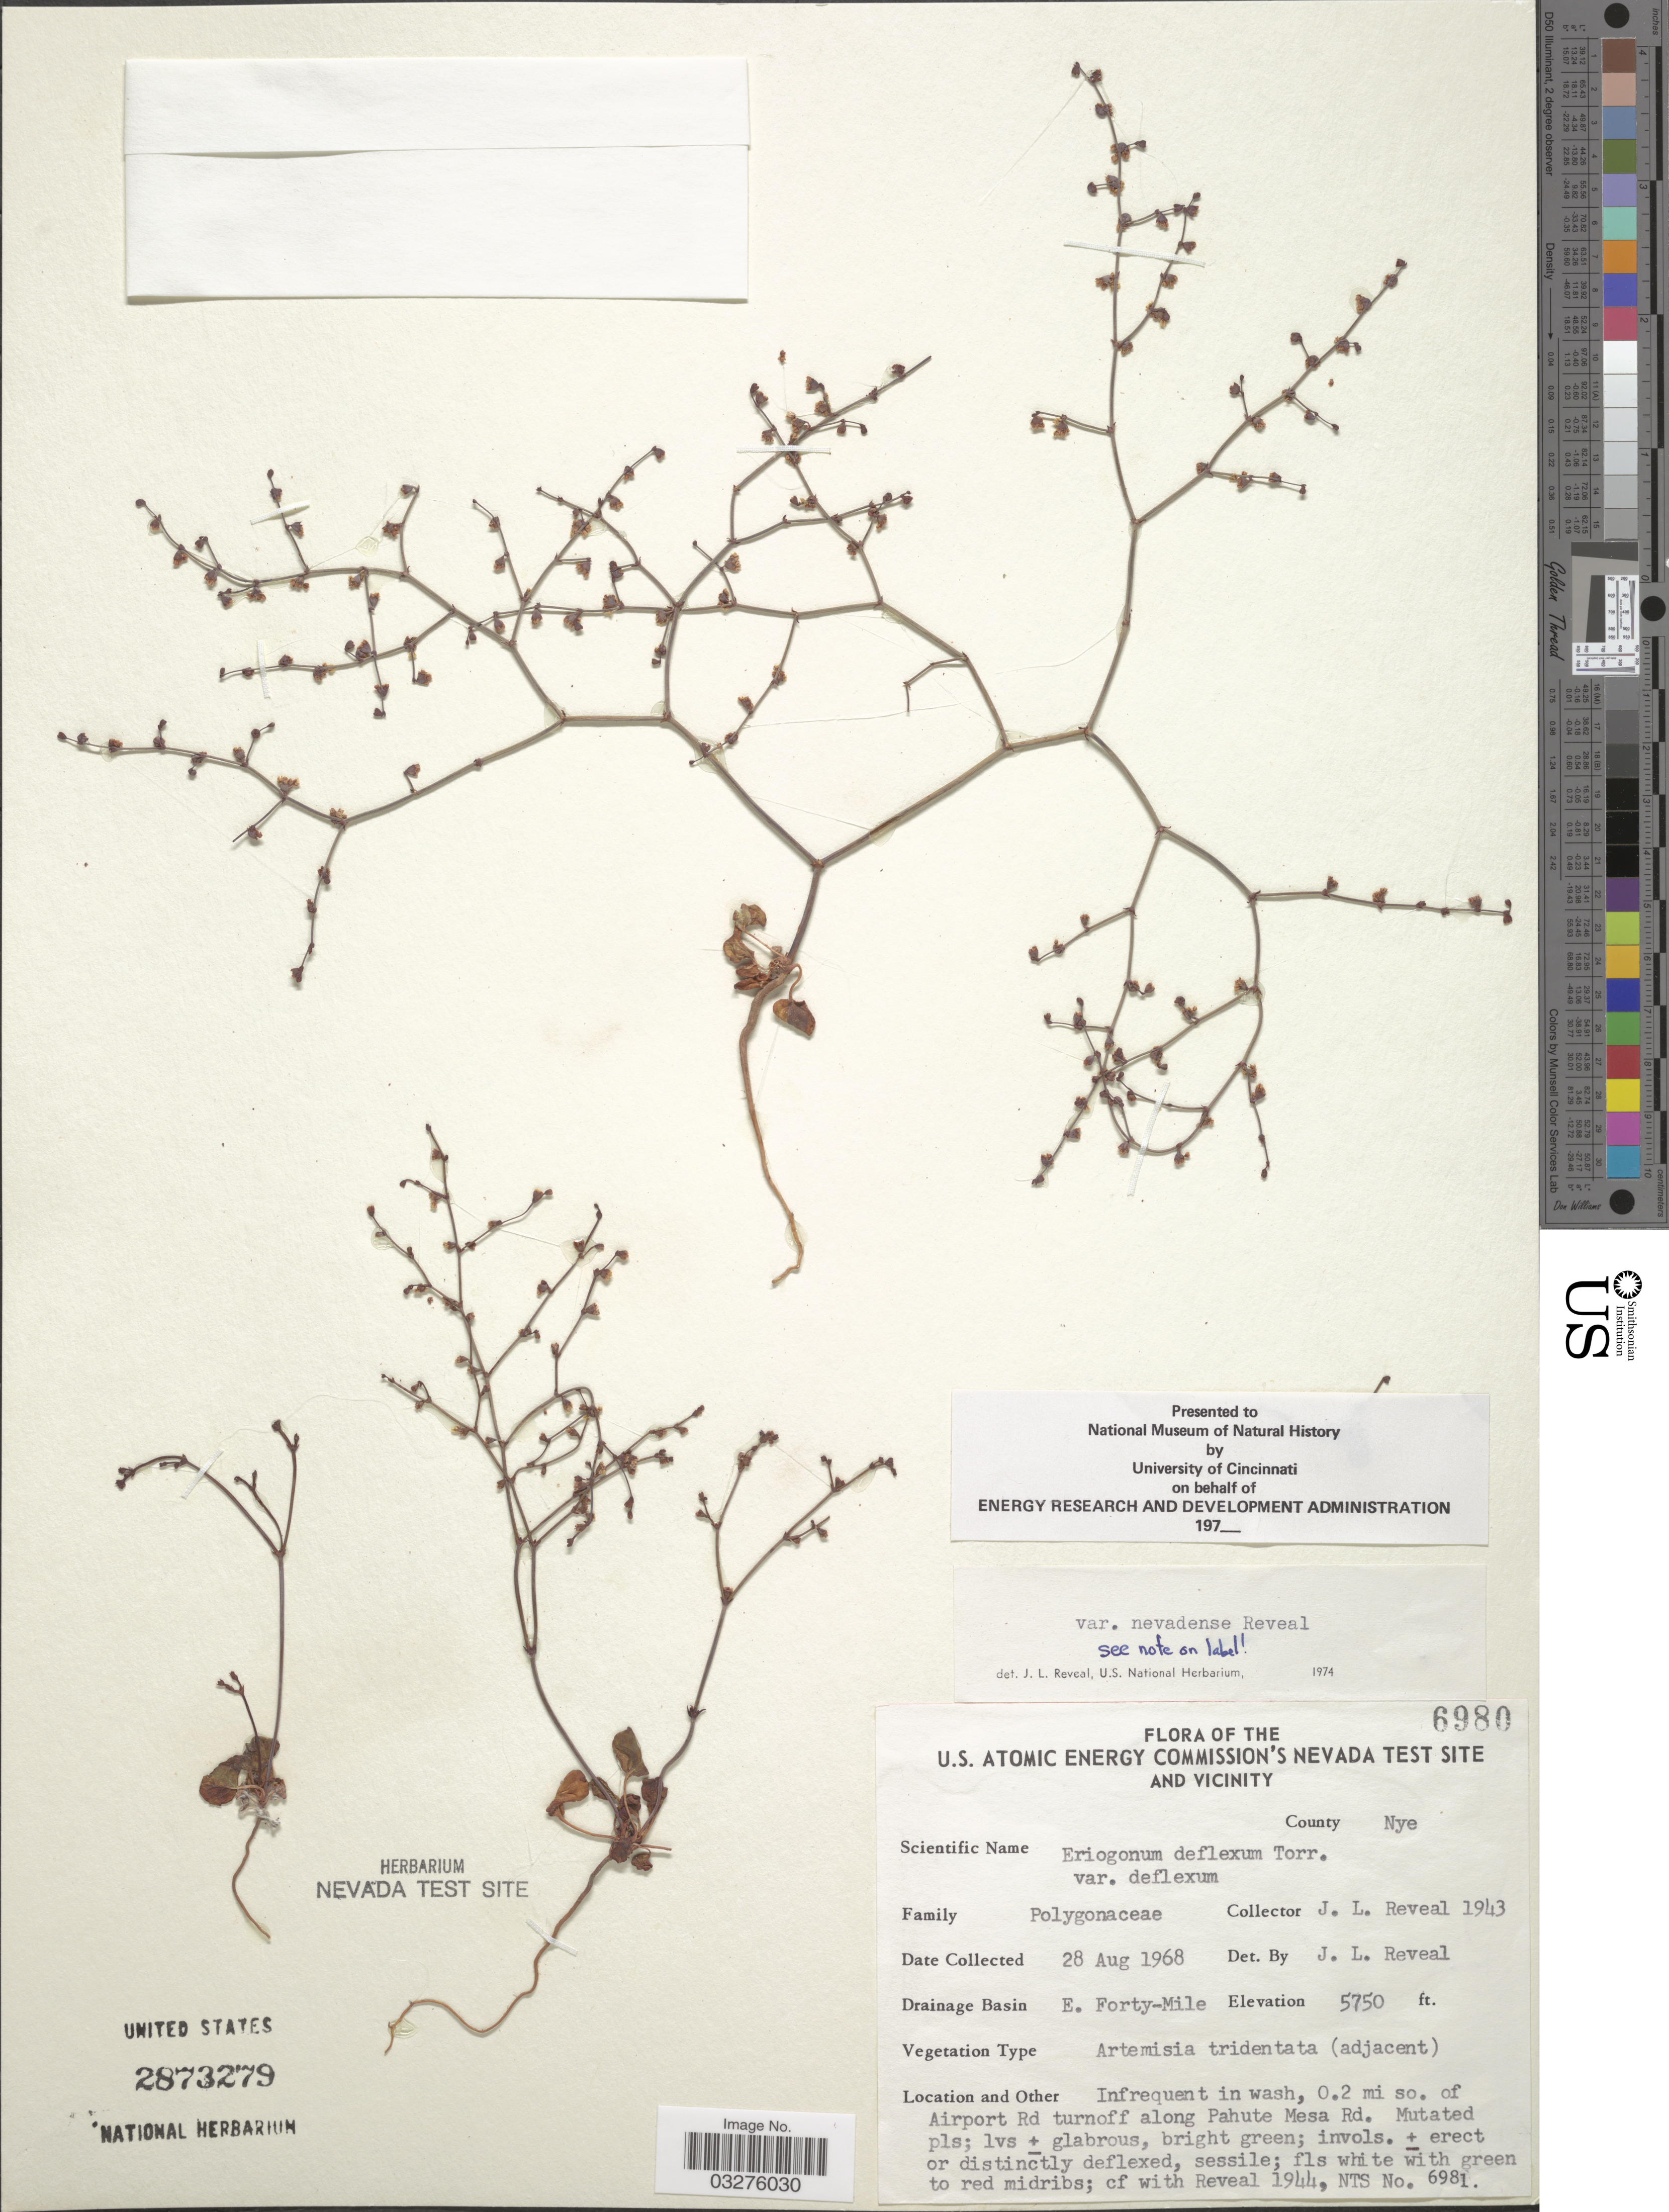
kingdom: Plantae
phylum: Tracheophyta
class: Magnoliopsida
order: Caryophyllales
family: Polygonaceae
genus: Eriogonum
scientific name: Eriogonum deflexum var. nevadense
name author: Reveal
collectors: J. L. Reveal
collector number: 1943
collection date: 1968-08-28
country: United States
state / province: Nevada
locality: The U.S. Atomic Energy Commission's Nevada Test Site and vicinity. County Nye. Drainage Basin E. Forty-Mile. 0.2 mi so. of Airport Rd turnoff along Pahute Mesa Rd.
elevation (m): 1753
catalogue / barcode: US 2873279